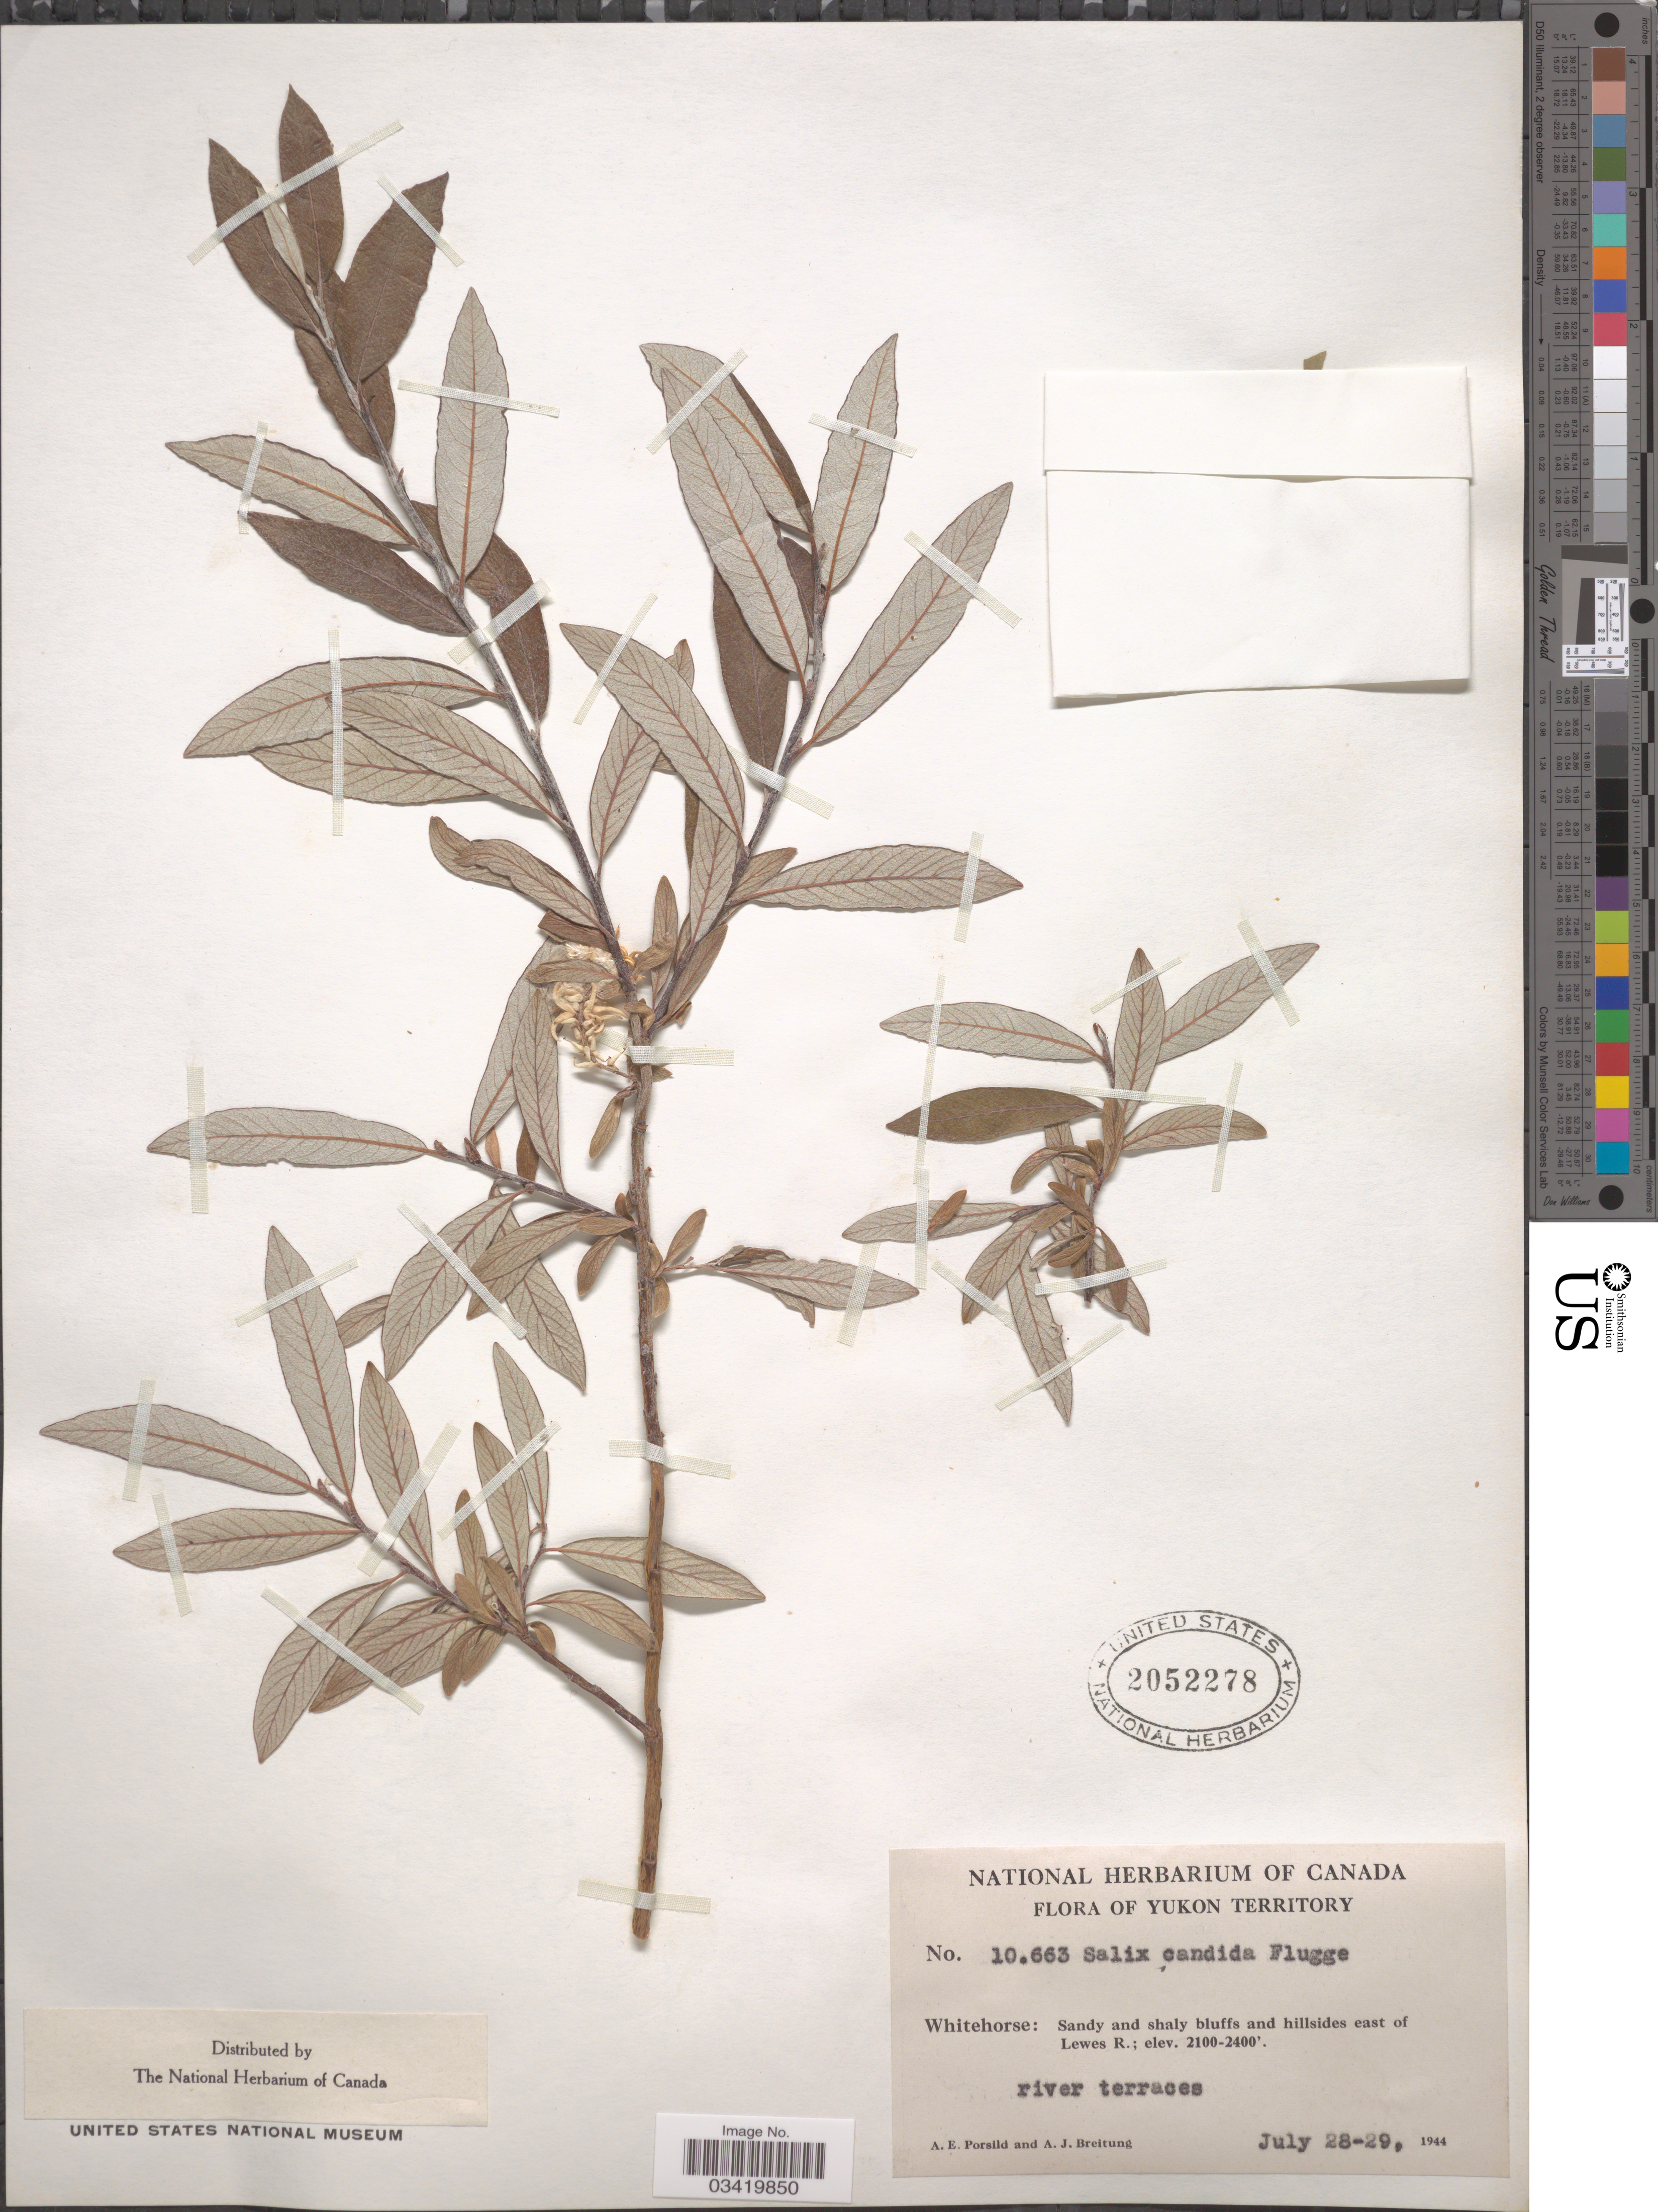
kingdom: Plantae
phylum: Tracheophyta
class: Magnoliopsida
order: Malpighiales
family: Salicaceae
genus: Salix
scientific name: Salix candida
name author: Flüggé ex Willd.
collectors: A. E. Porsild & A. Breitung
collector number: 10663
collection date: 1944-07-28/1944-07-29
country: Canada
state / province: Yukon Territory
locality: Whitehorse: Sandy and shaly bluffs and hillsides east of Lewes R. River terraces.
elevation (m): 640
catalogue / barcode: US 2052278